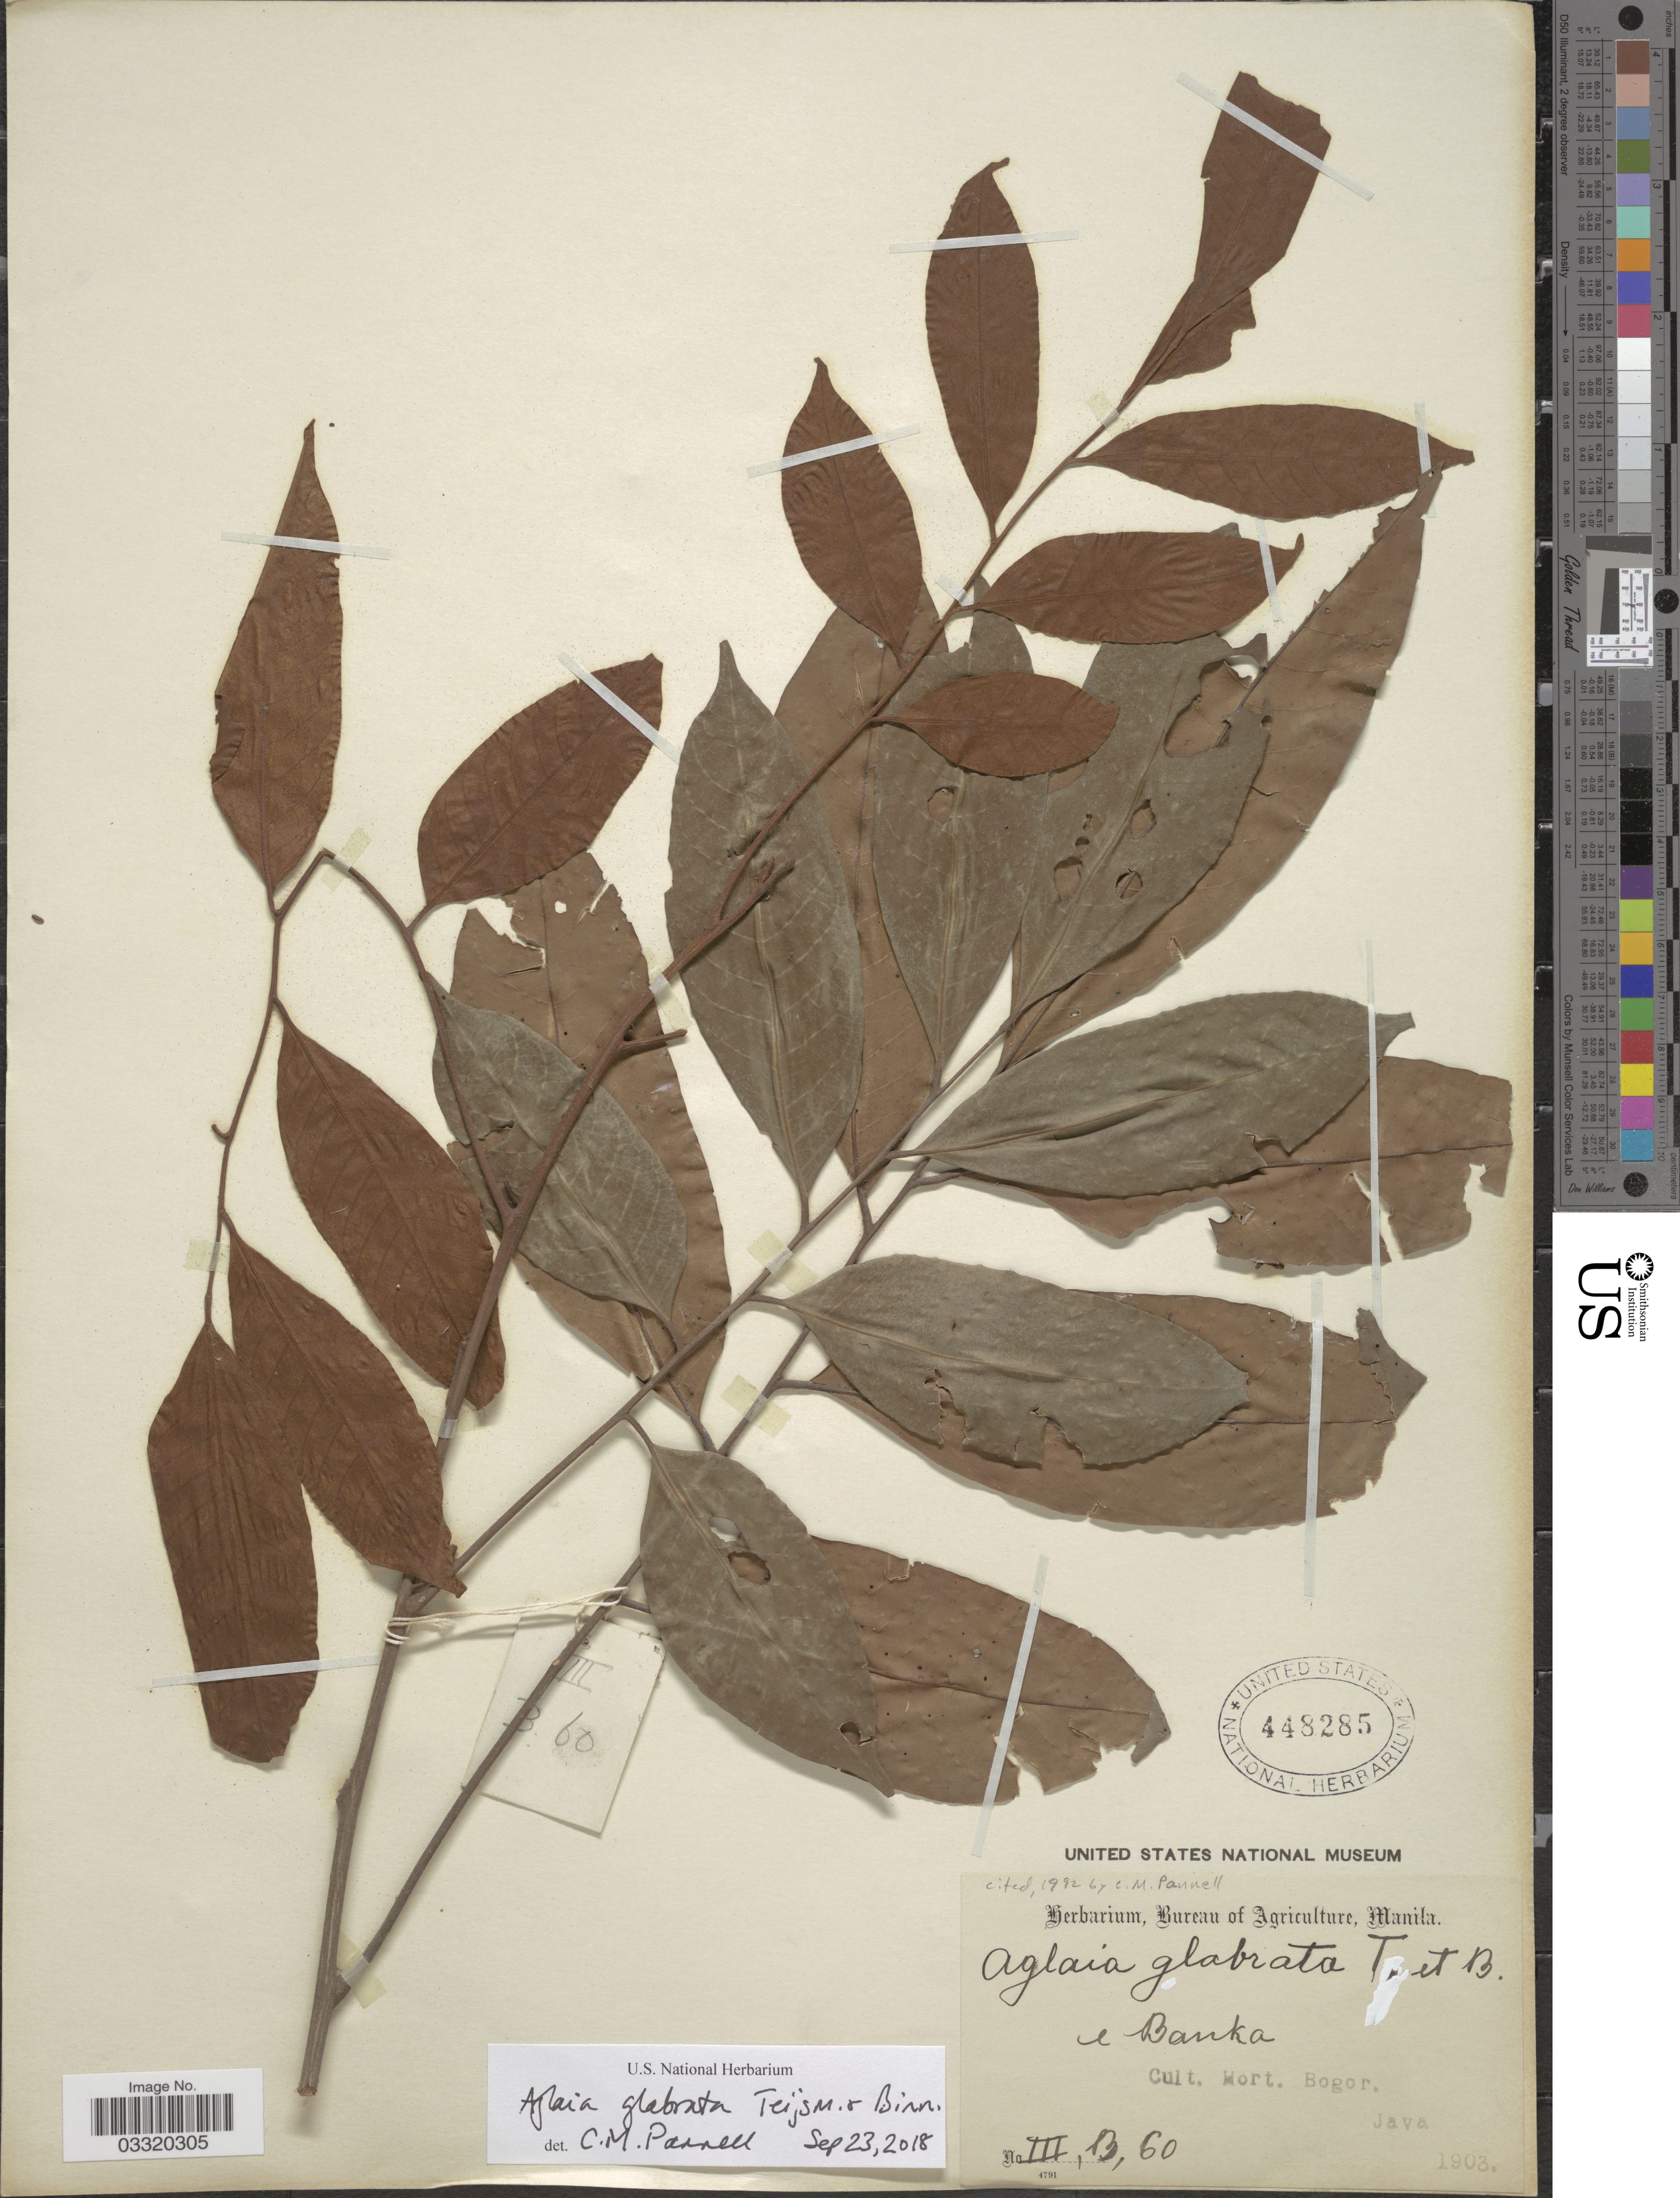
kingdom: Plantae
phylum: Tracheophyta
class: Magnoliopsida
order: Sapindales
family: Meliaceae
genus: Aglaia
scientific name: Aglaia glabrata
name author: Teijsm. & Binn.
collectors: Ex herb. Bureau of Agriculture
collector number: III, B, 60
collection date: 1903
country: Indonesia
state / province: Java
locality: Hort. Bogor.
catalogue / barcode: US 448285